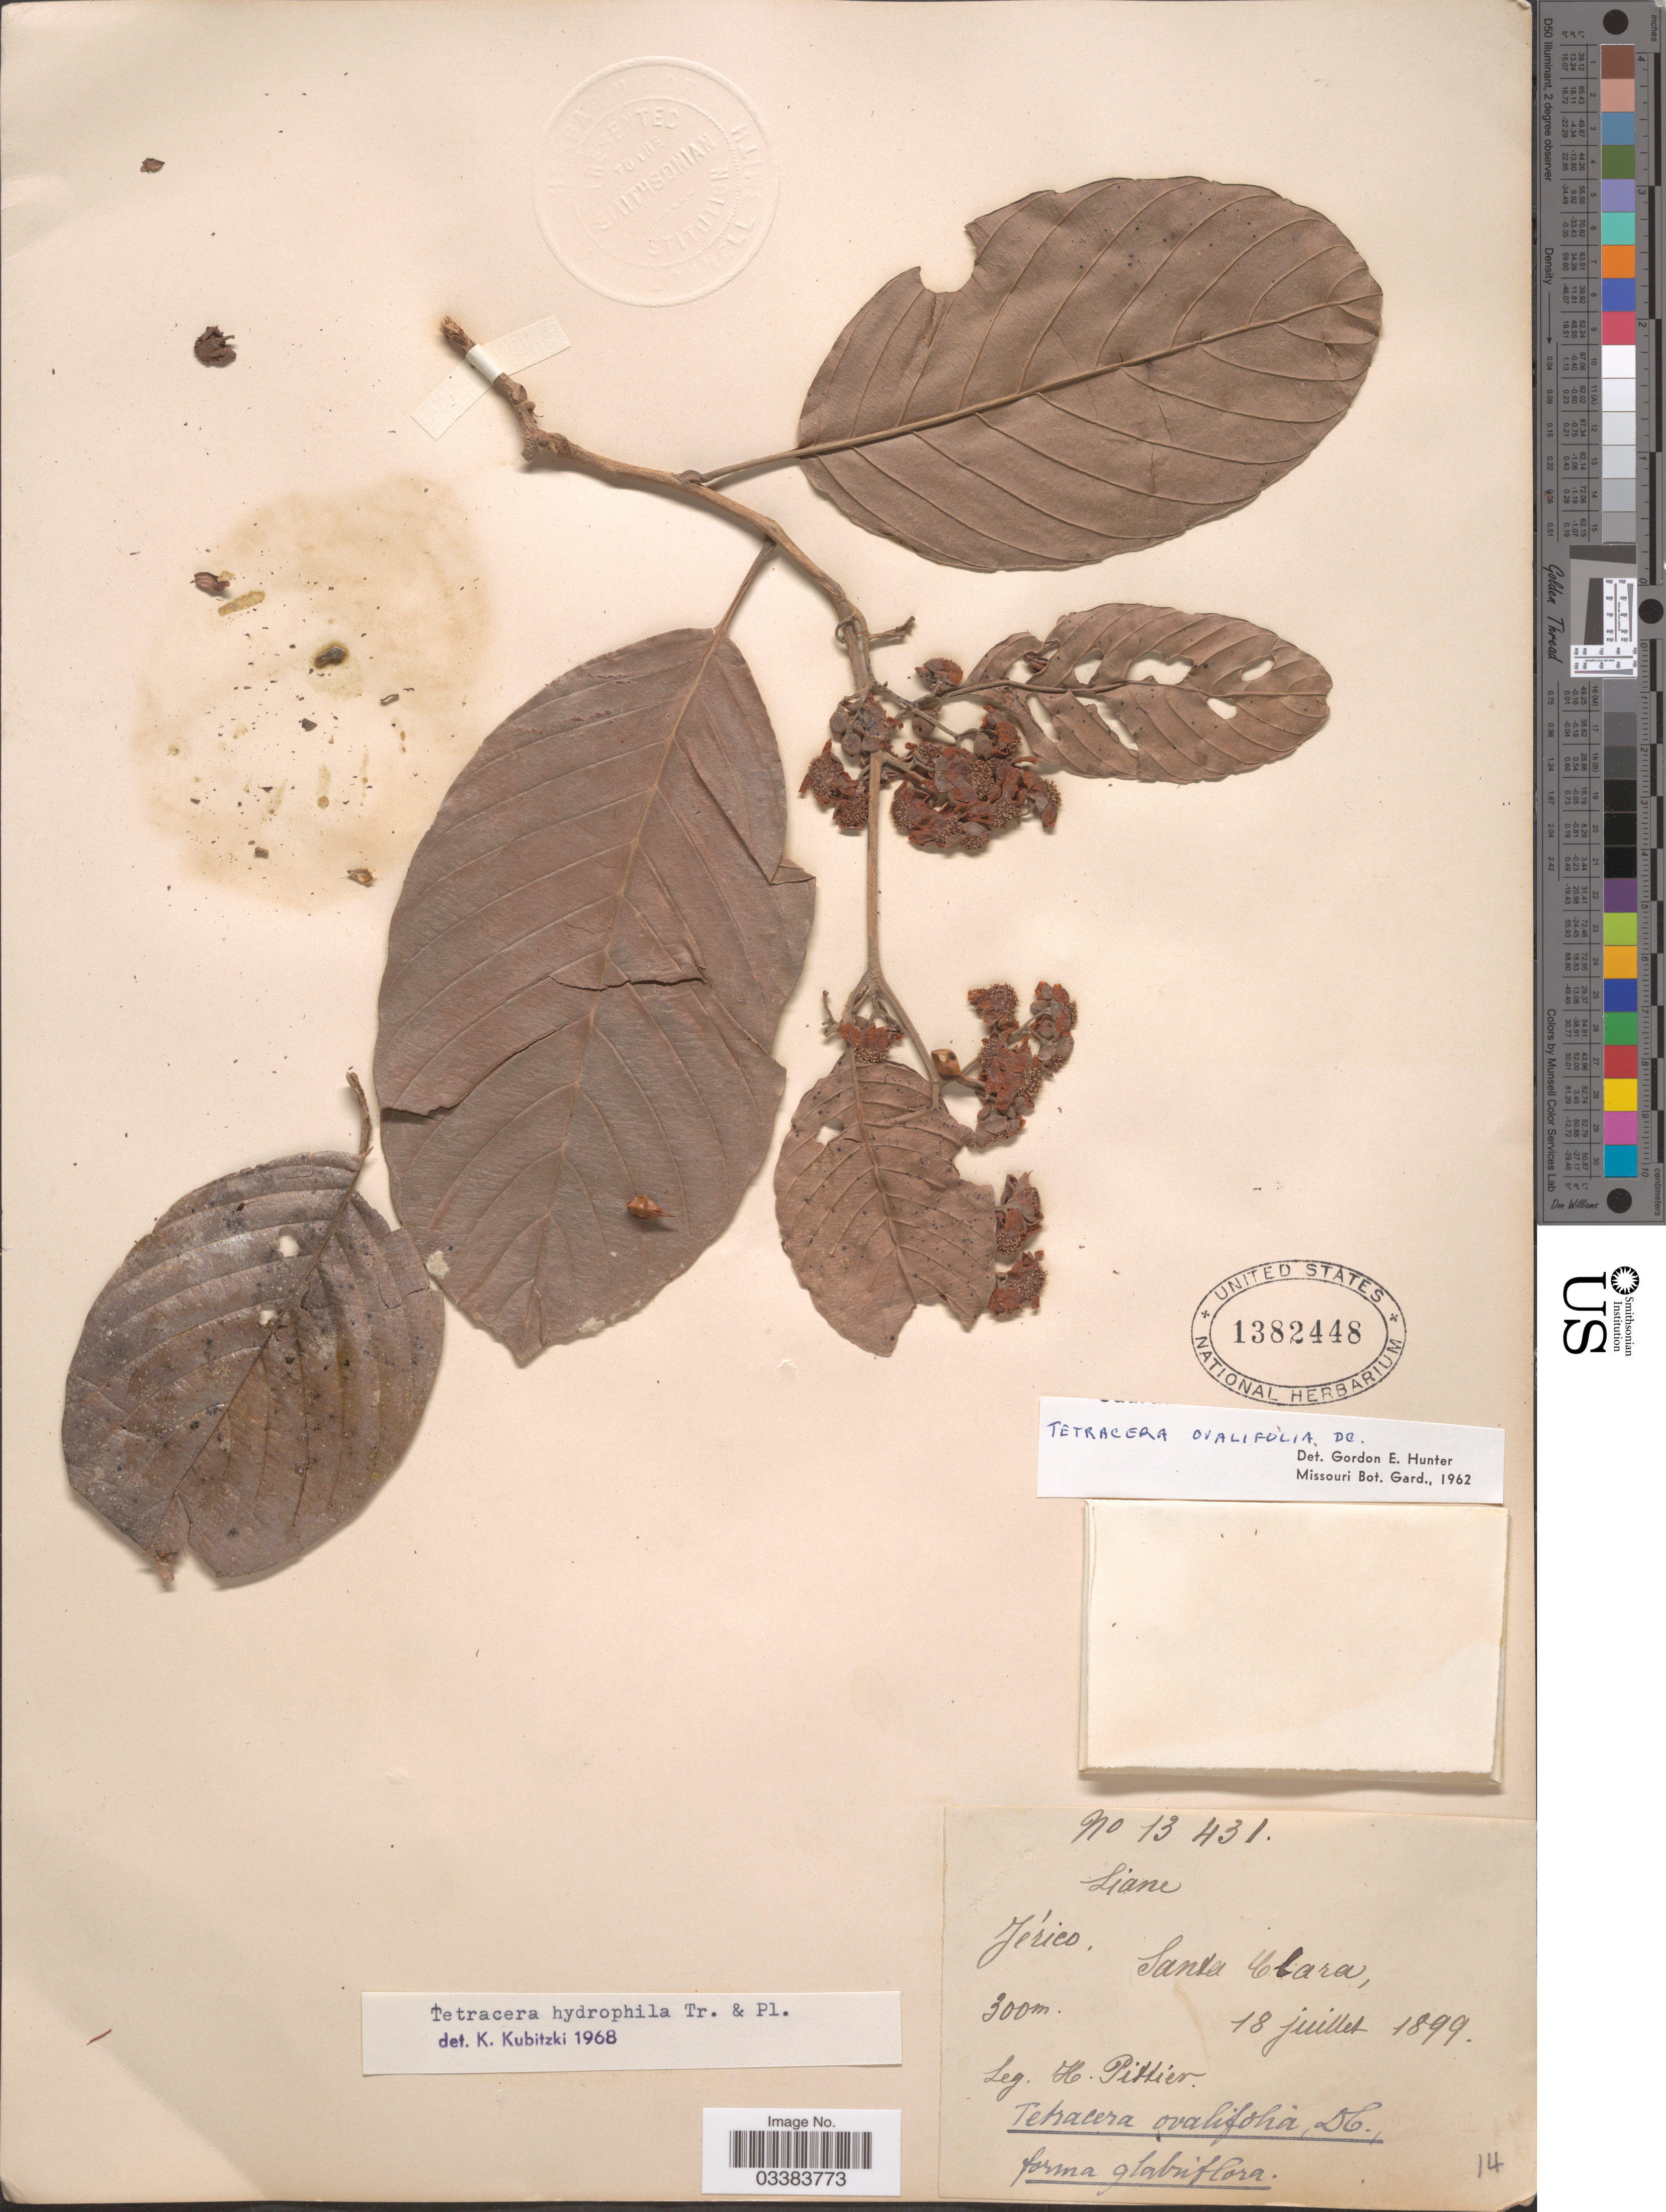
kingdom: Plantae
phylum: Tracheophyta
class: Magnoliopsida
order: Dilleniales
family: Dilleniaceae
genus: Tetracera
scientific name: Tetracera hydrophila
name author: Triana & Planch.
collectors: H. F. Pittier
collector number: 13431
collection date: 1899-07-18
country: Costa Rica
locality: Jérico, Santa Clara.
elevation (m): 300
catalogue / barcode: US 1382448